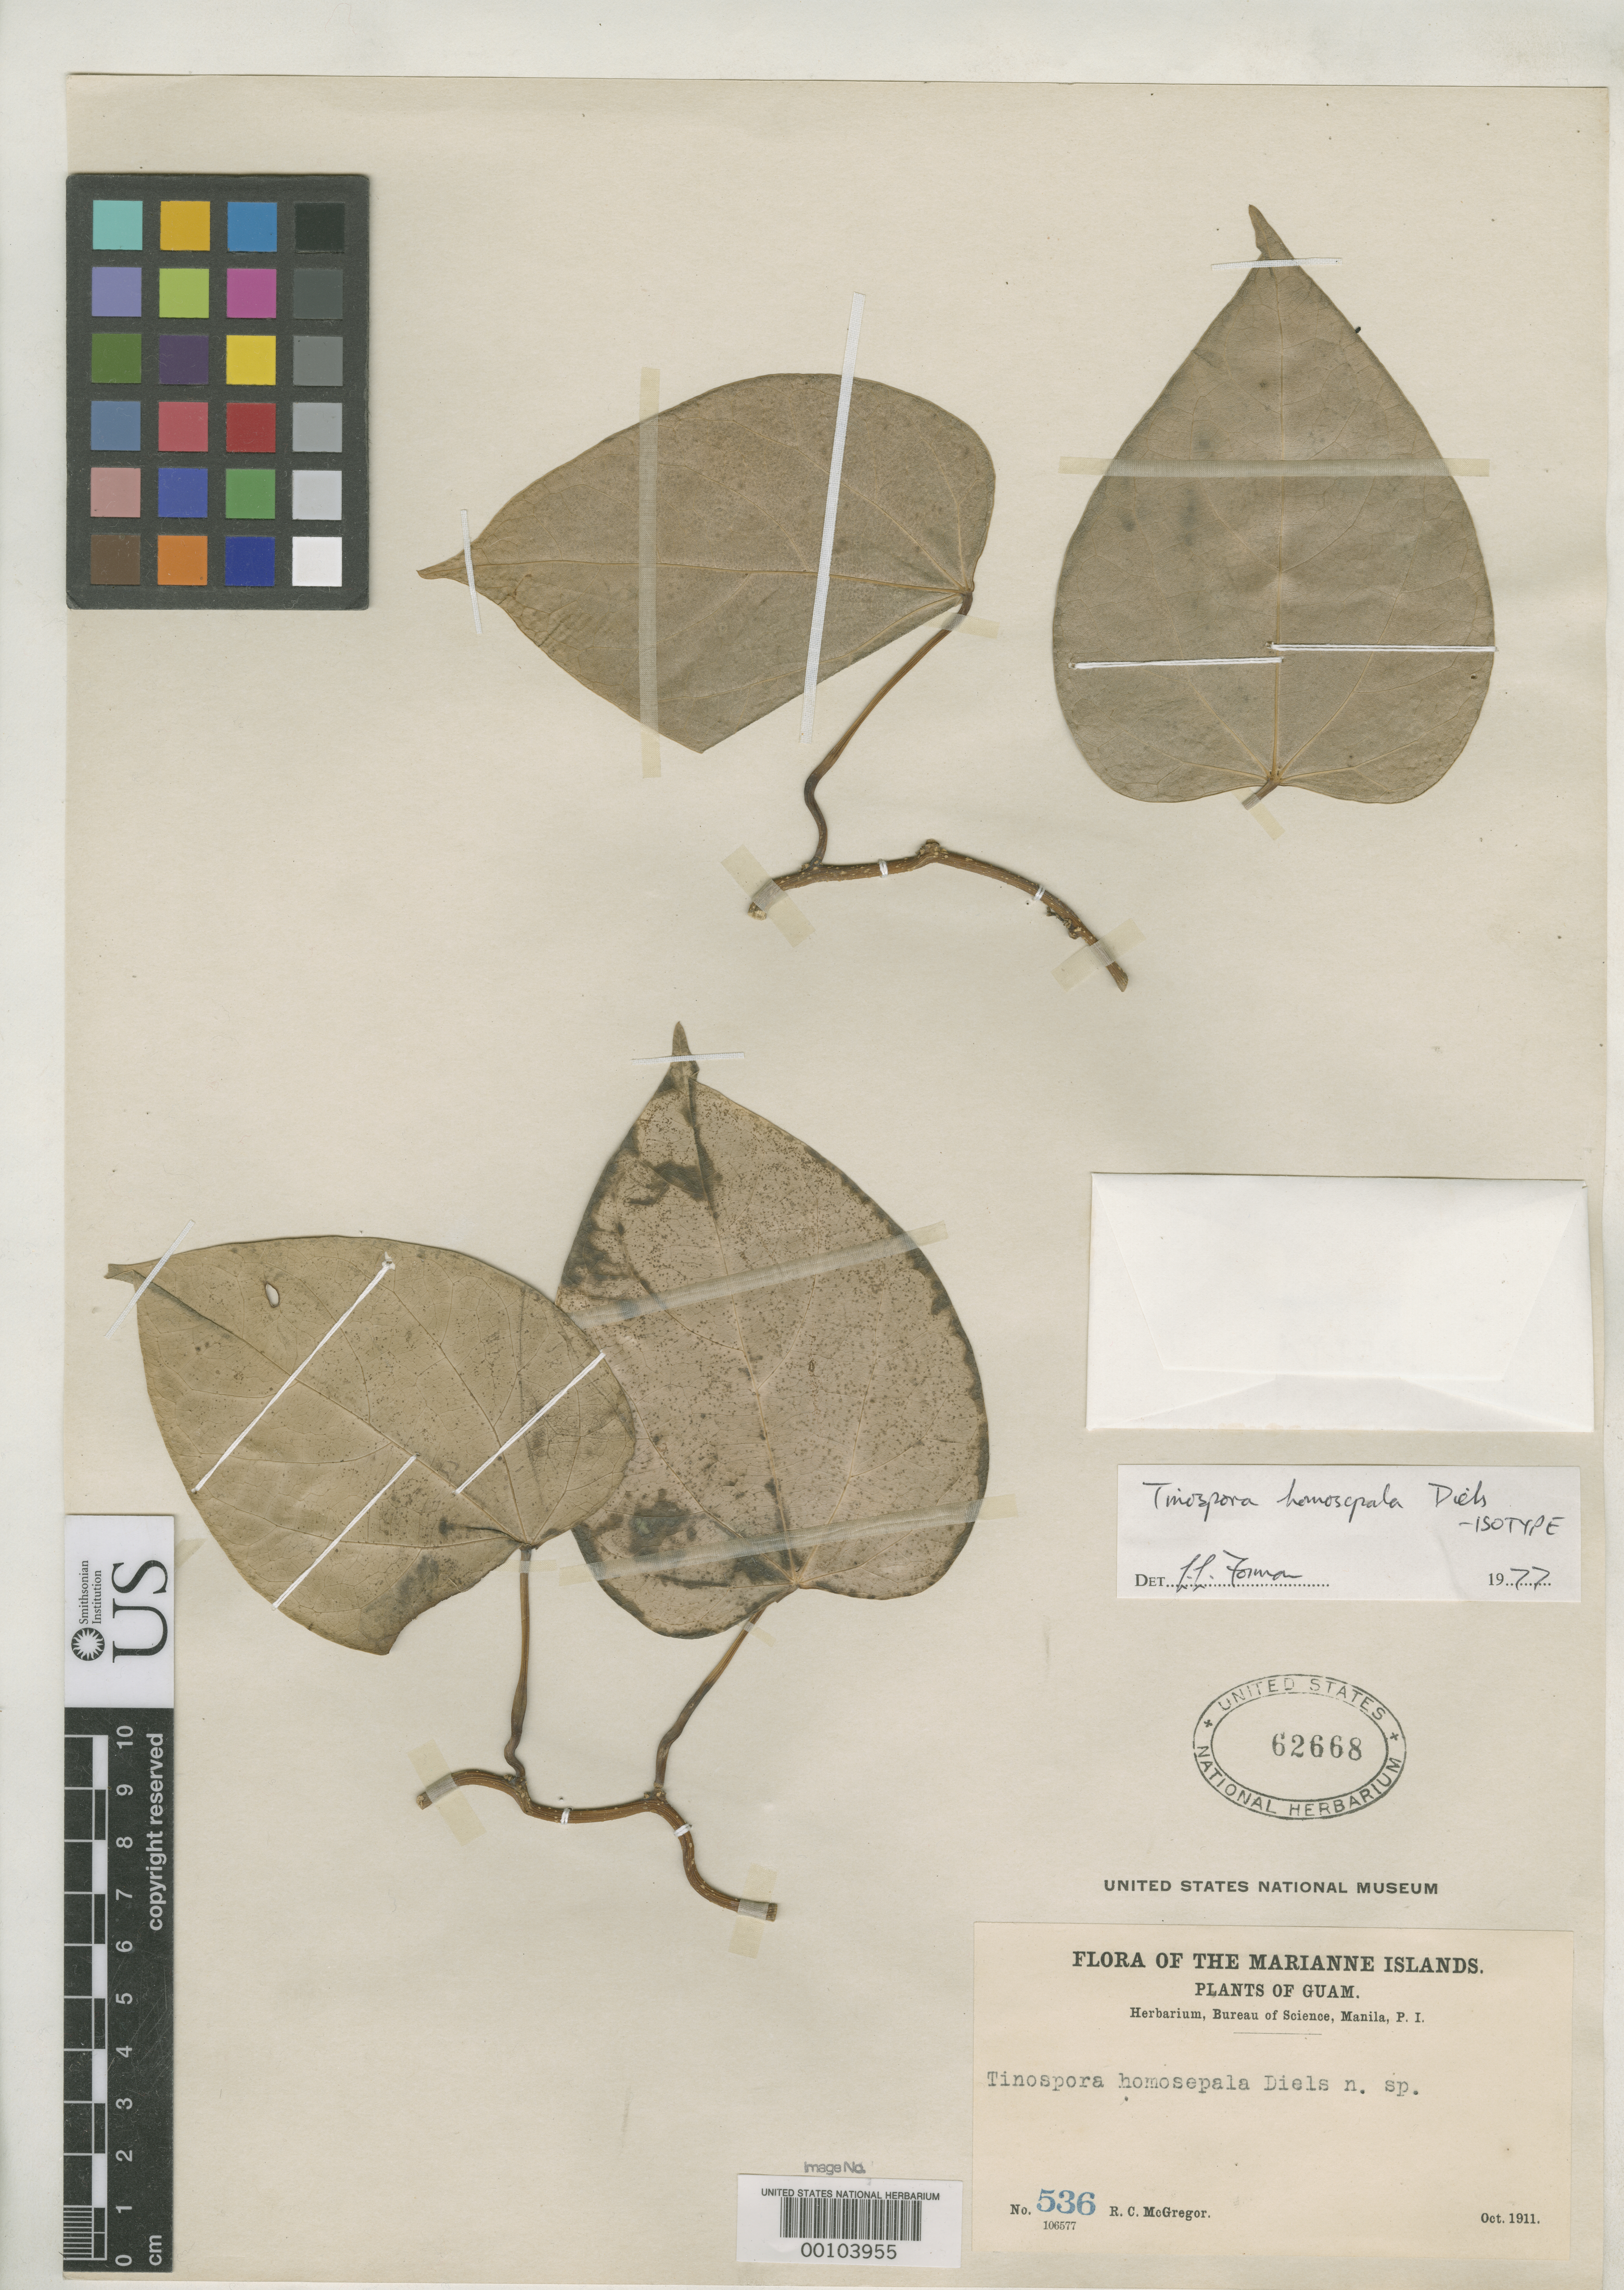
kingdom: Plantae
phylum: Tracheophyta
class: Magnoliopsida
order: Ranunculales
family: Menispermaceae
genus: Tinospora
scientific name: Tinospora homosepala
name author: Diels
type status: Isotype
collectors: R. C. McGregor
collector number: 536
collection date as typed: Oct 1911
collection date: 1911-10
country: Guam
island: Guam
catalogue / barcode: US 62668